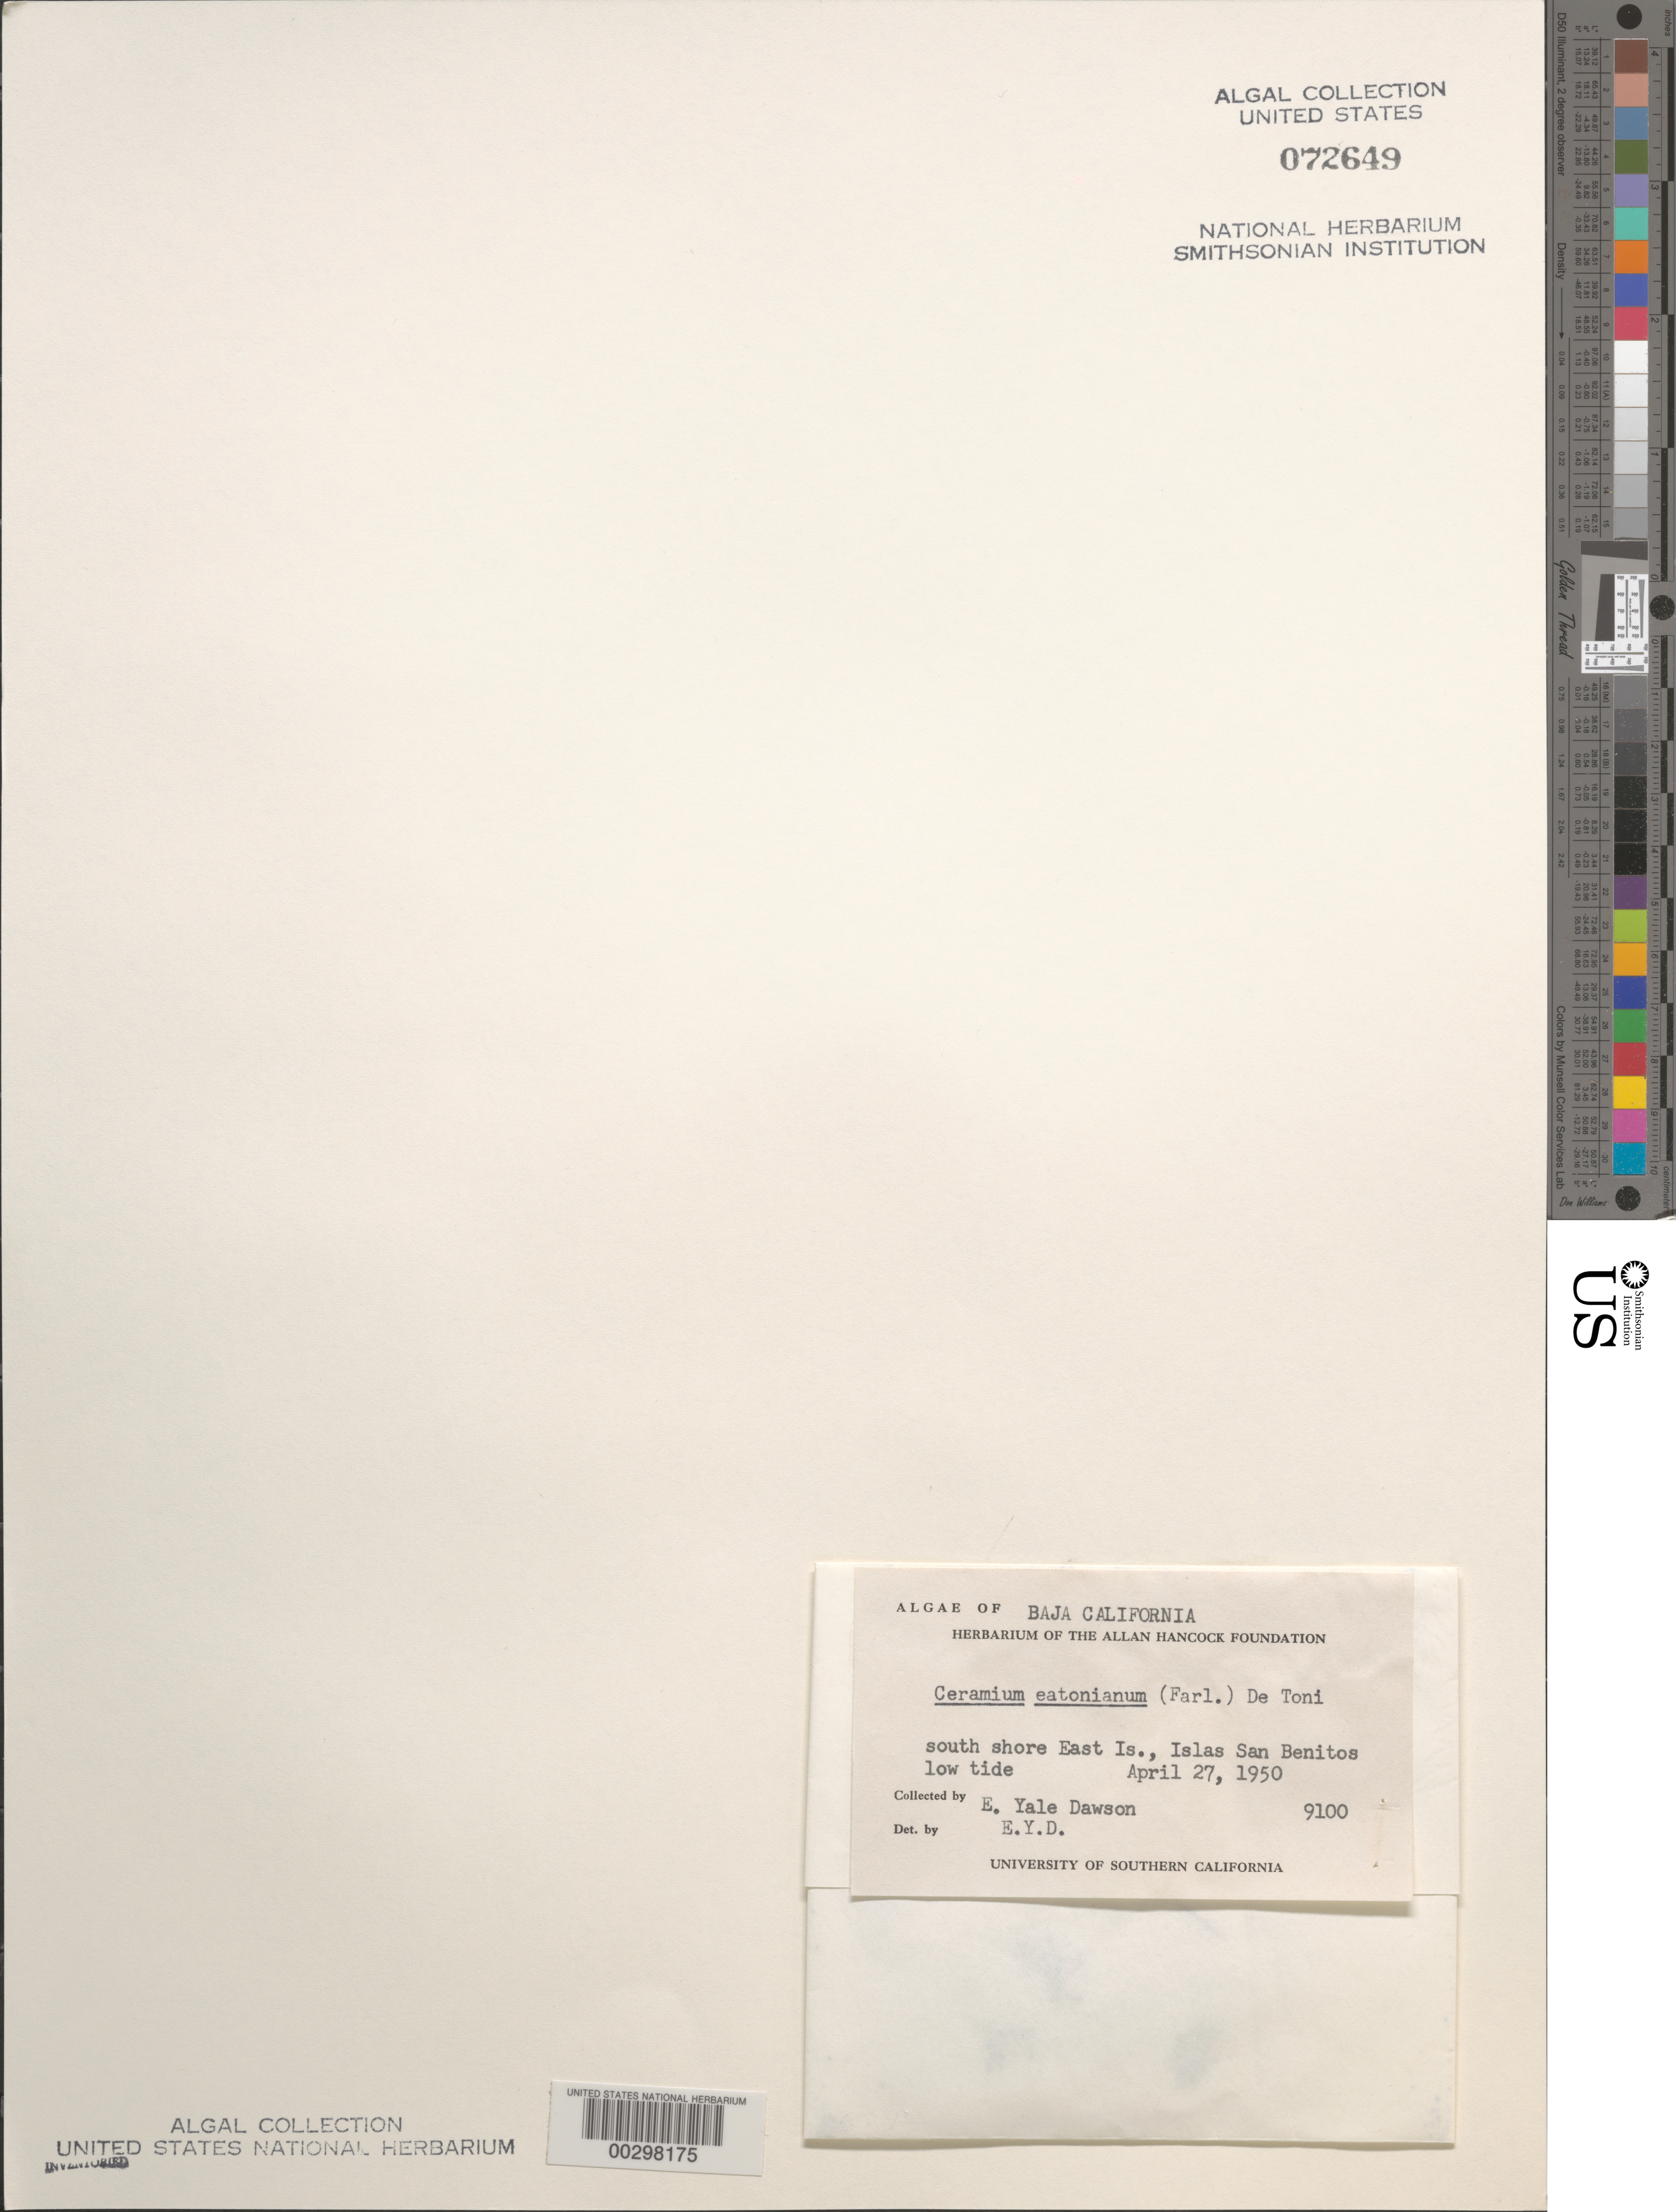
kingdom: Plantae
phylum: Rhodophyta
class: Florideophyceae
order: Ceramiales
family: Ceramiaceae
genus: Corallophila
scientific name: Corallophila eatoniana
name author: (Farl.) T.O. Cho et al.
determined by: Algae name updating Project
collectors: E. Y. Dawson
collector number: EYD 9100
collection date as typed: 27 Apr 1950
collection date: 1950-04-27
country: Mexico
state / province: Baja California Norte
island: East Island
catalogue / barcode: US 72649